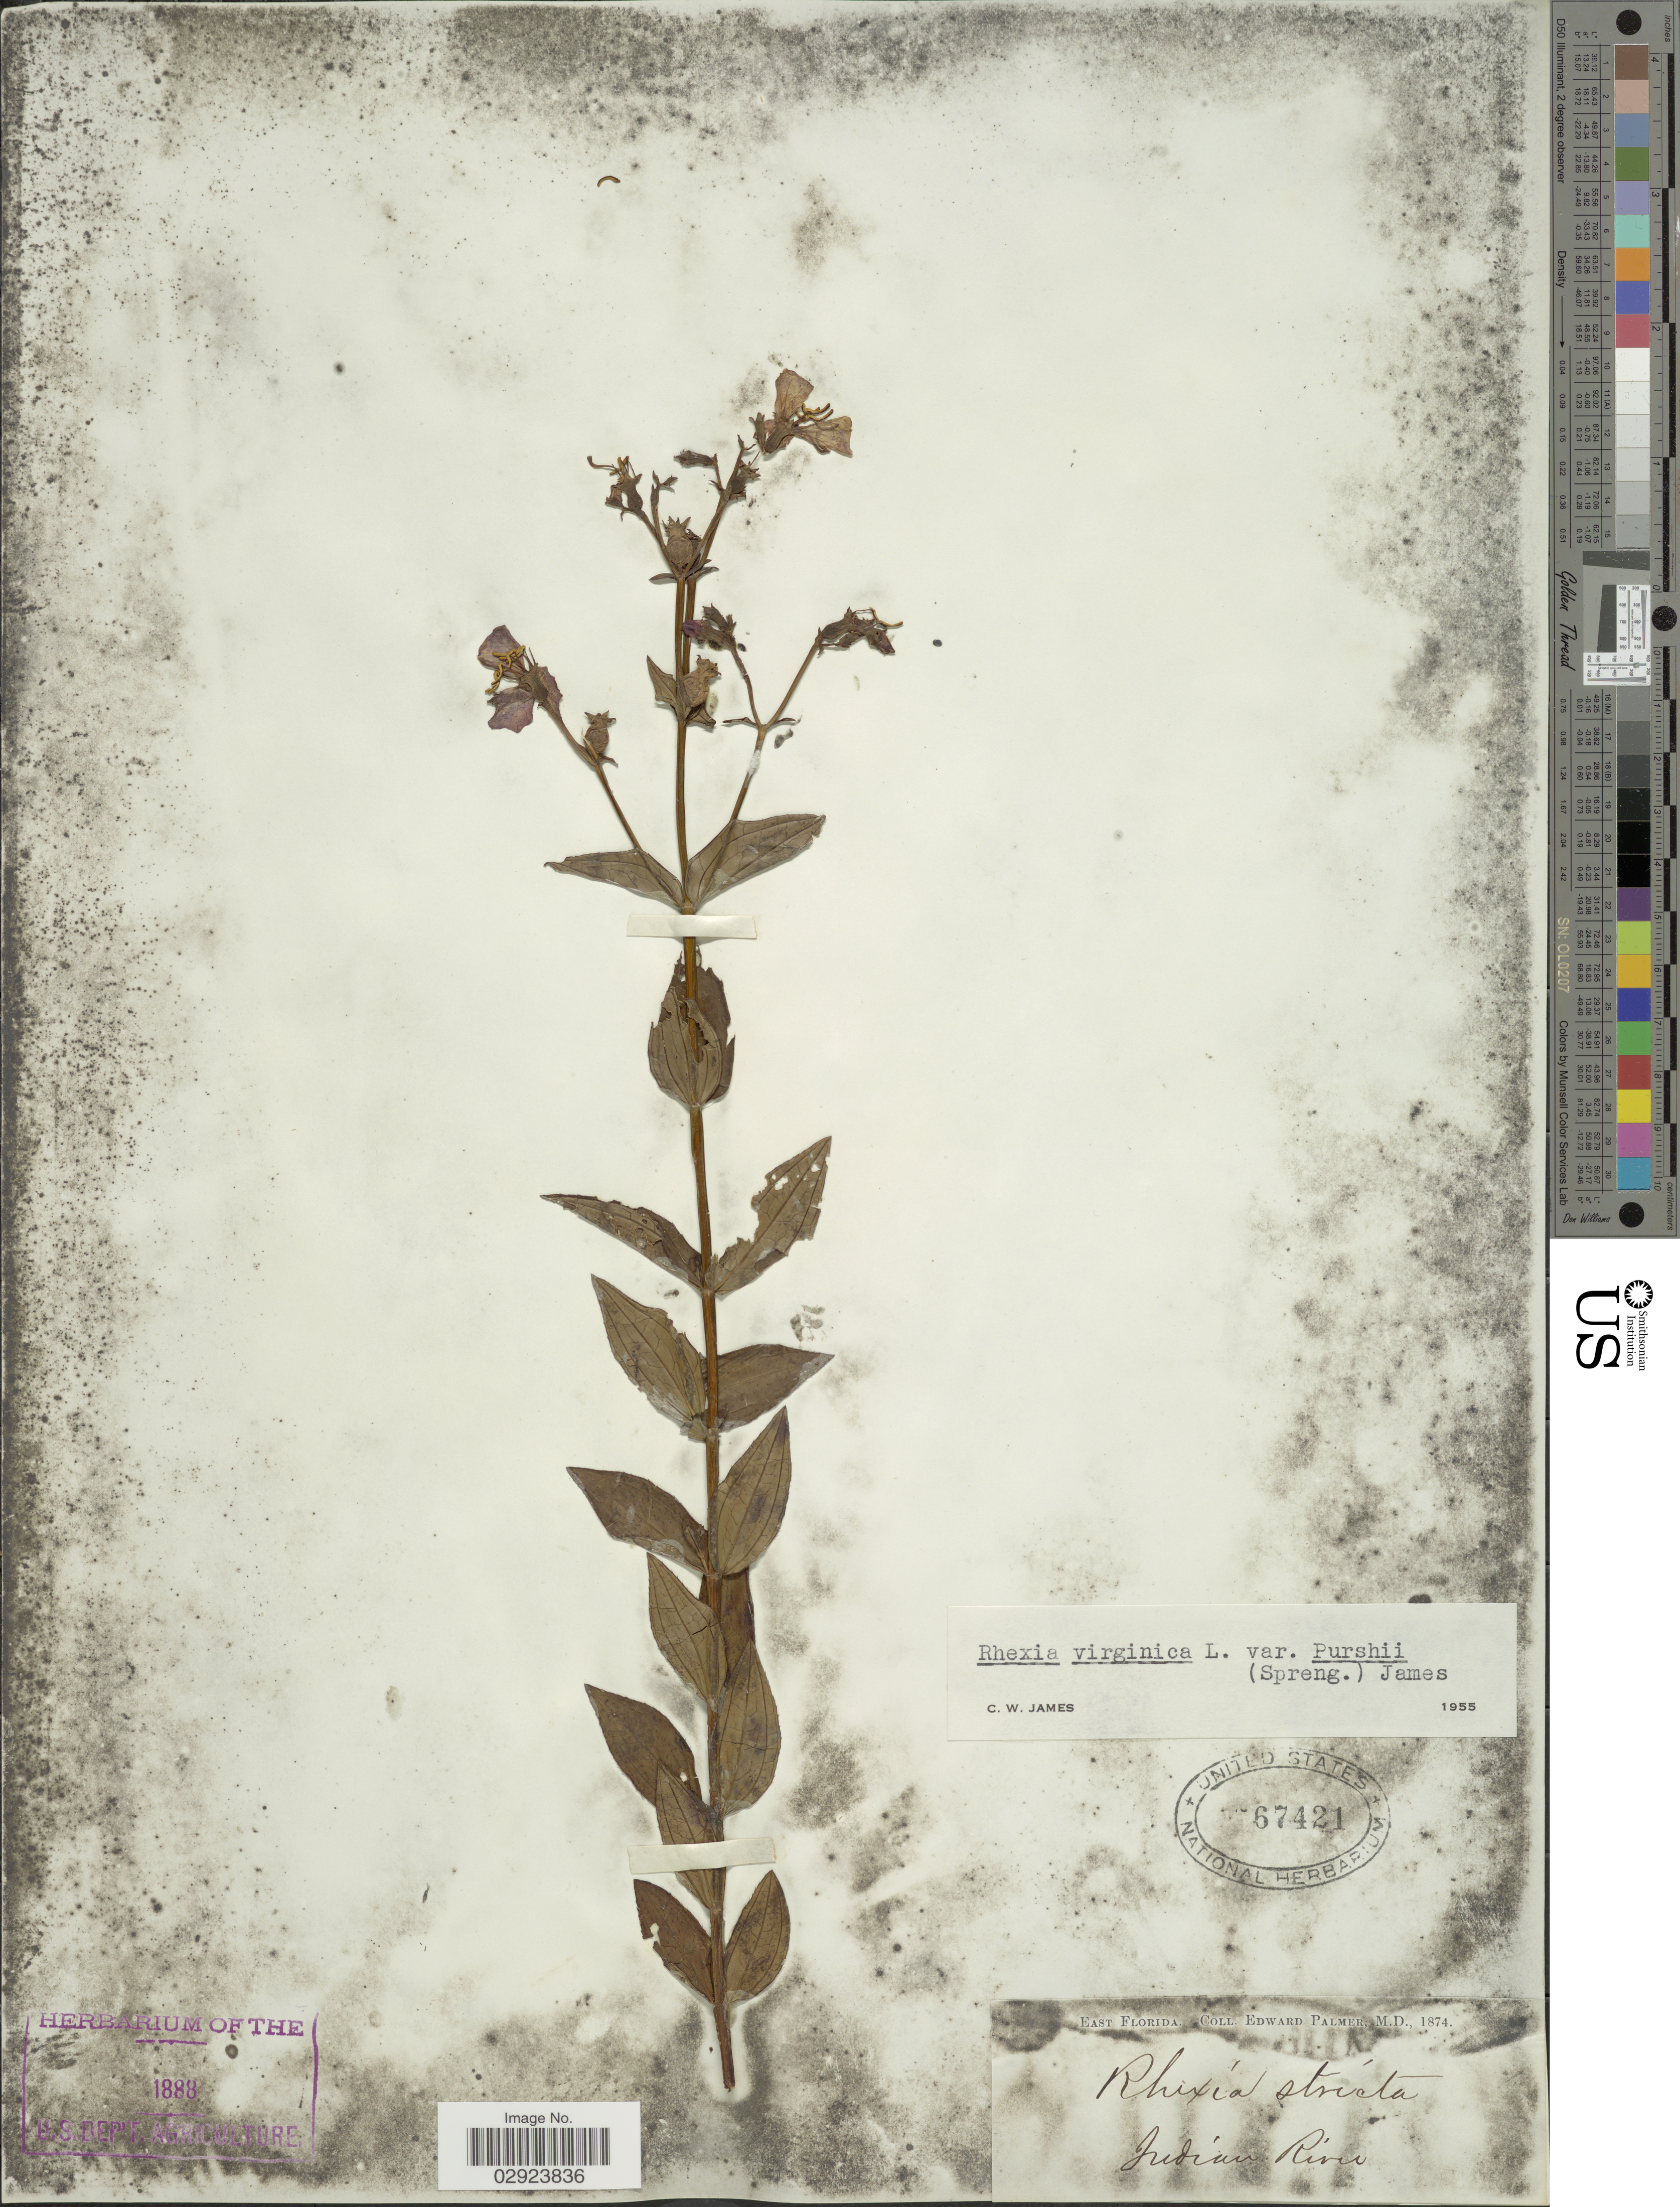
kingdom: Plantae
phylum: Tracheophyta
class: Magnoliopsida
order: Myrtales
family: Melastomataceae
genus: Rhexia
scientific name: Rhexia virginica var. purshii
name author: (Spreng.) C.W. James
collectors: E. Palmer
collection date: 1874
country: United States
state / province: Florida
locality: East Florida. Indian River.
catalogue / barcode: US 67421